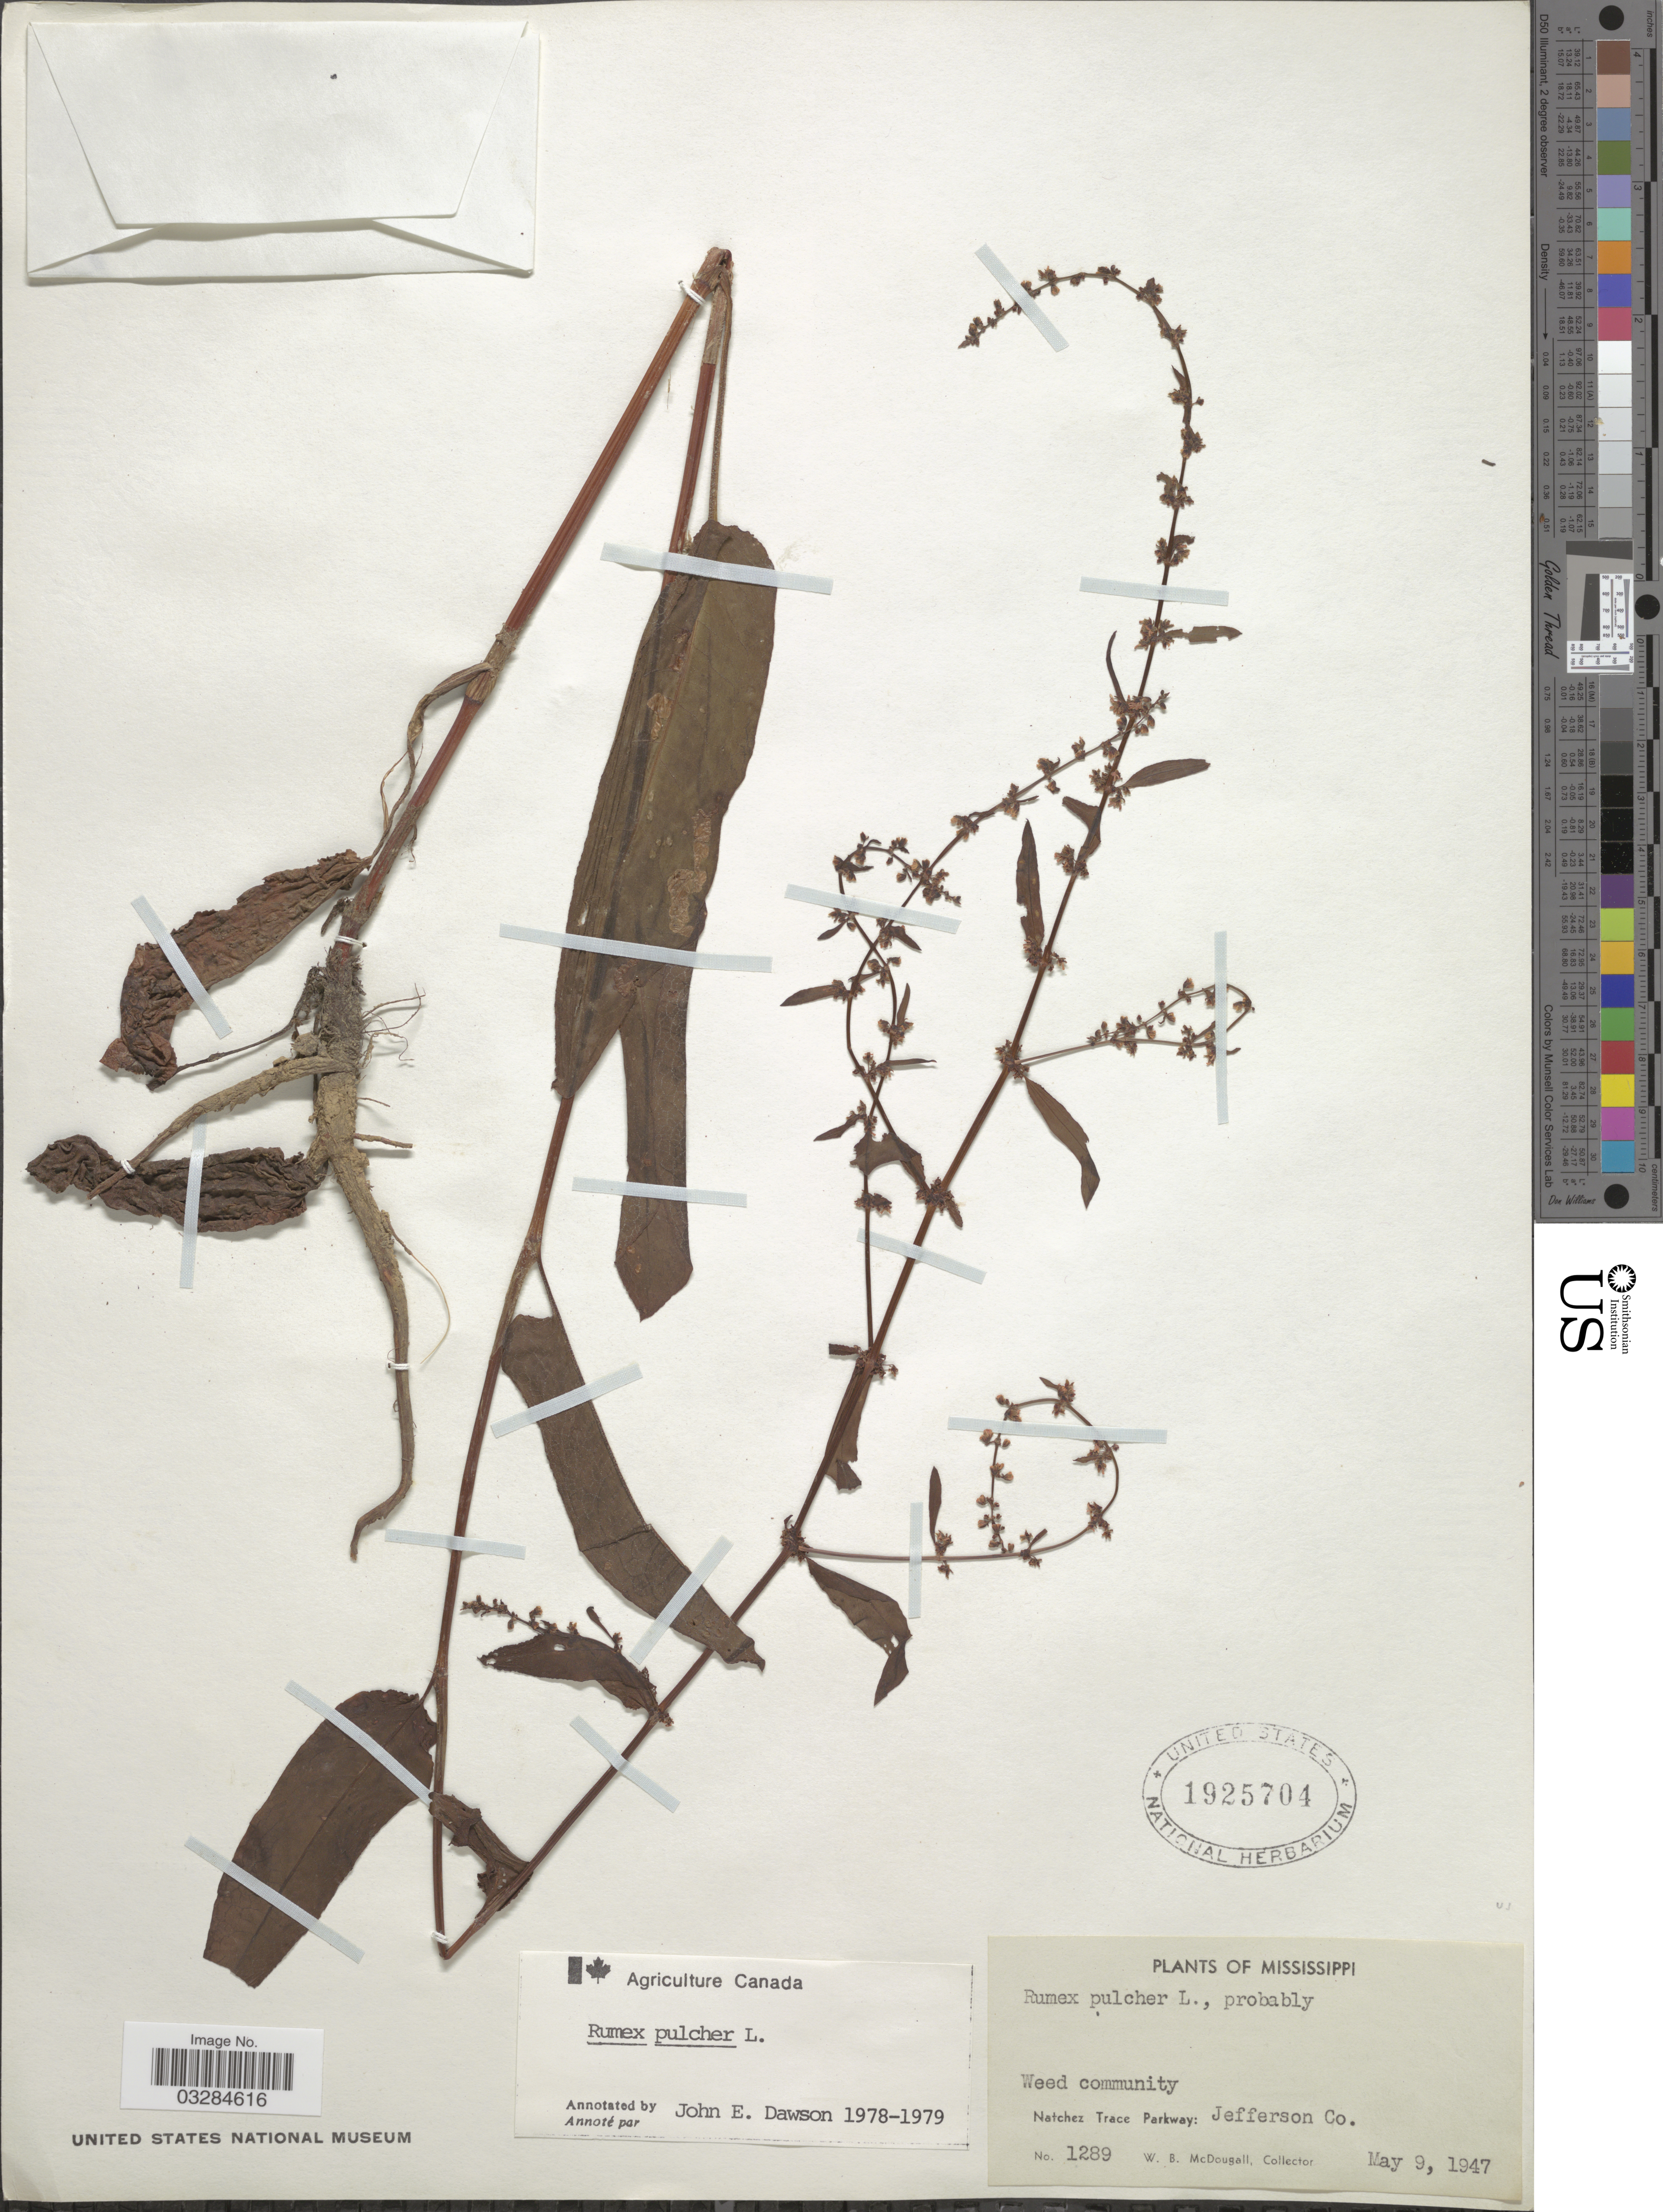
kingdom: Plantae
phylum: Tracheophyta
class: Magnoliopsida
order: Caryophyllales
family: Polygonaceae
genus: Rumex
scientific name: Rumex pulcher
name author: L.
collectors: W. B. McDougall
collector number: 1289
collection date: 1947-05-09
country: United States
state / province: Mississippi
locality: Natchez Trace Parkway: Jefferson Co.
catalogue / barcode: US 1925704